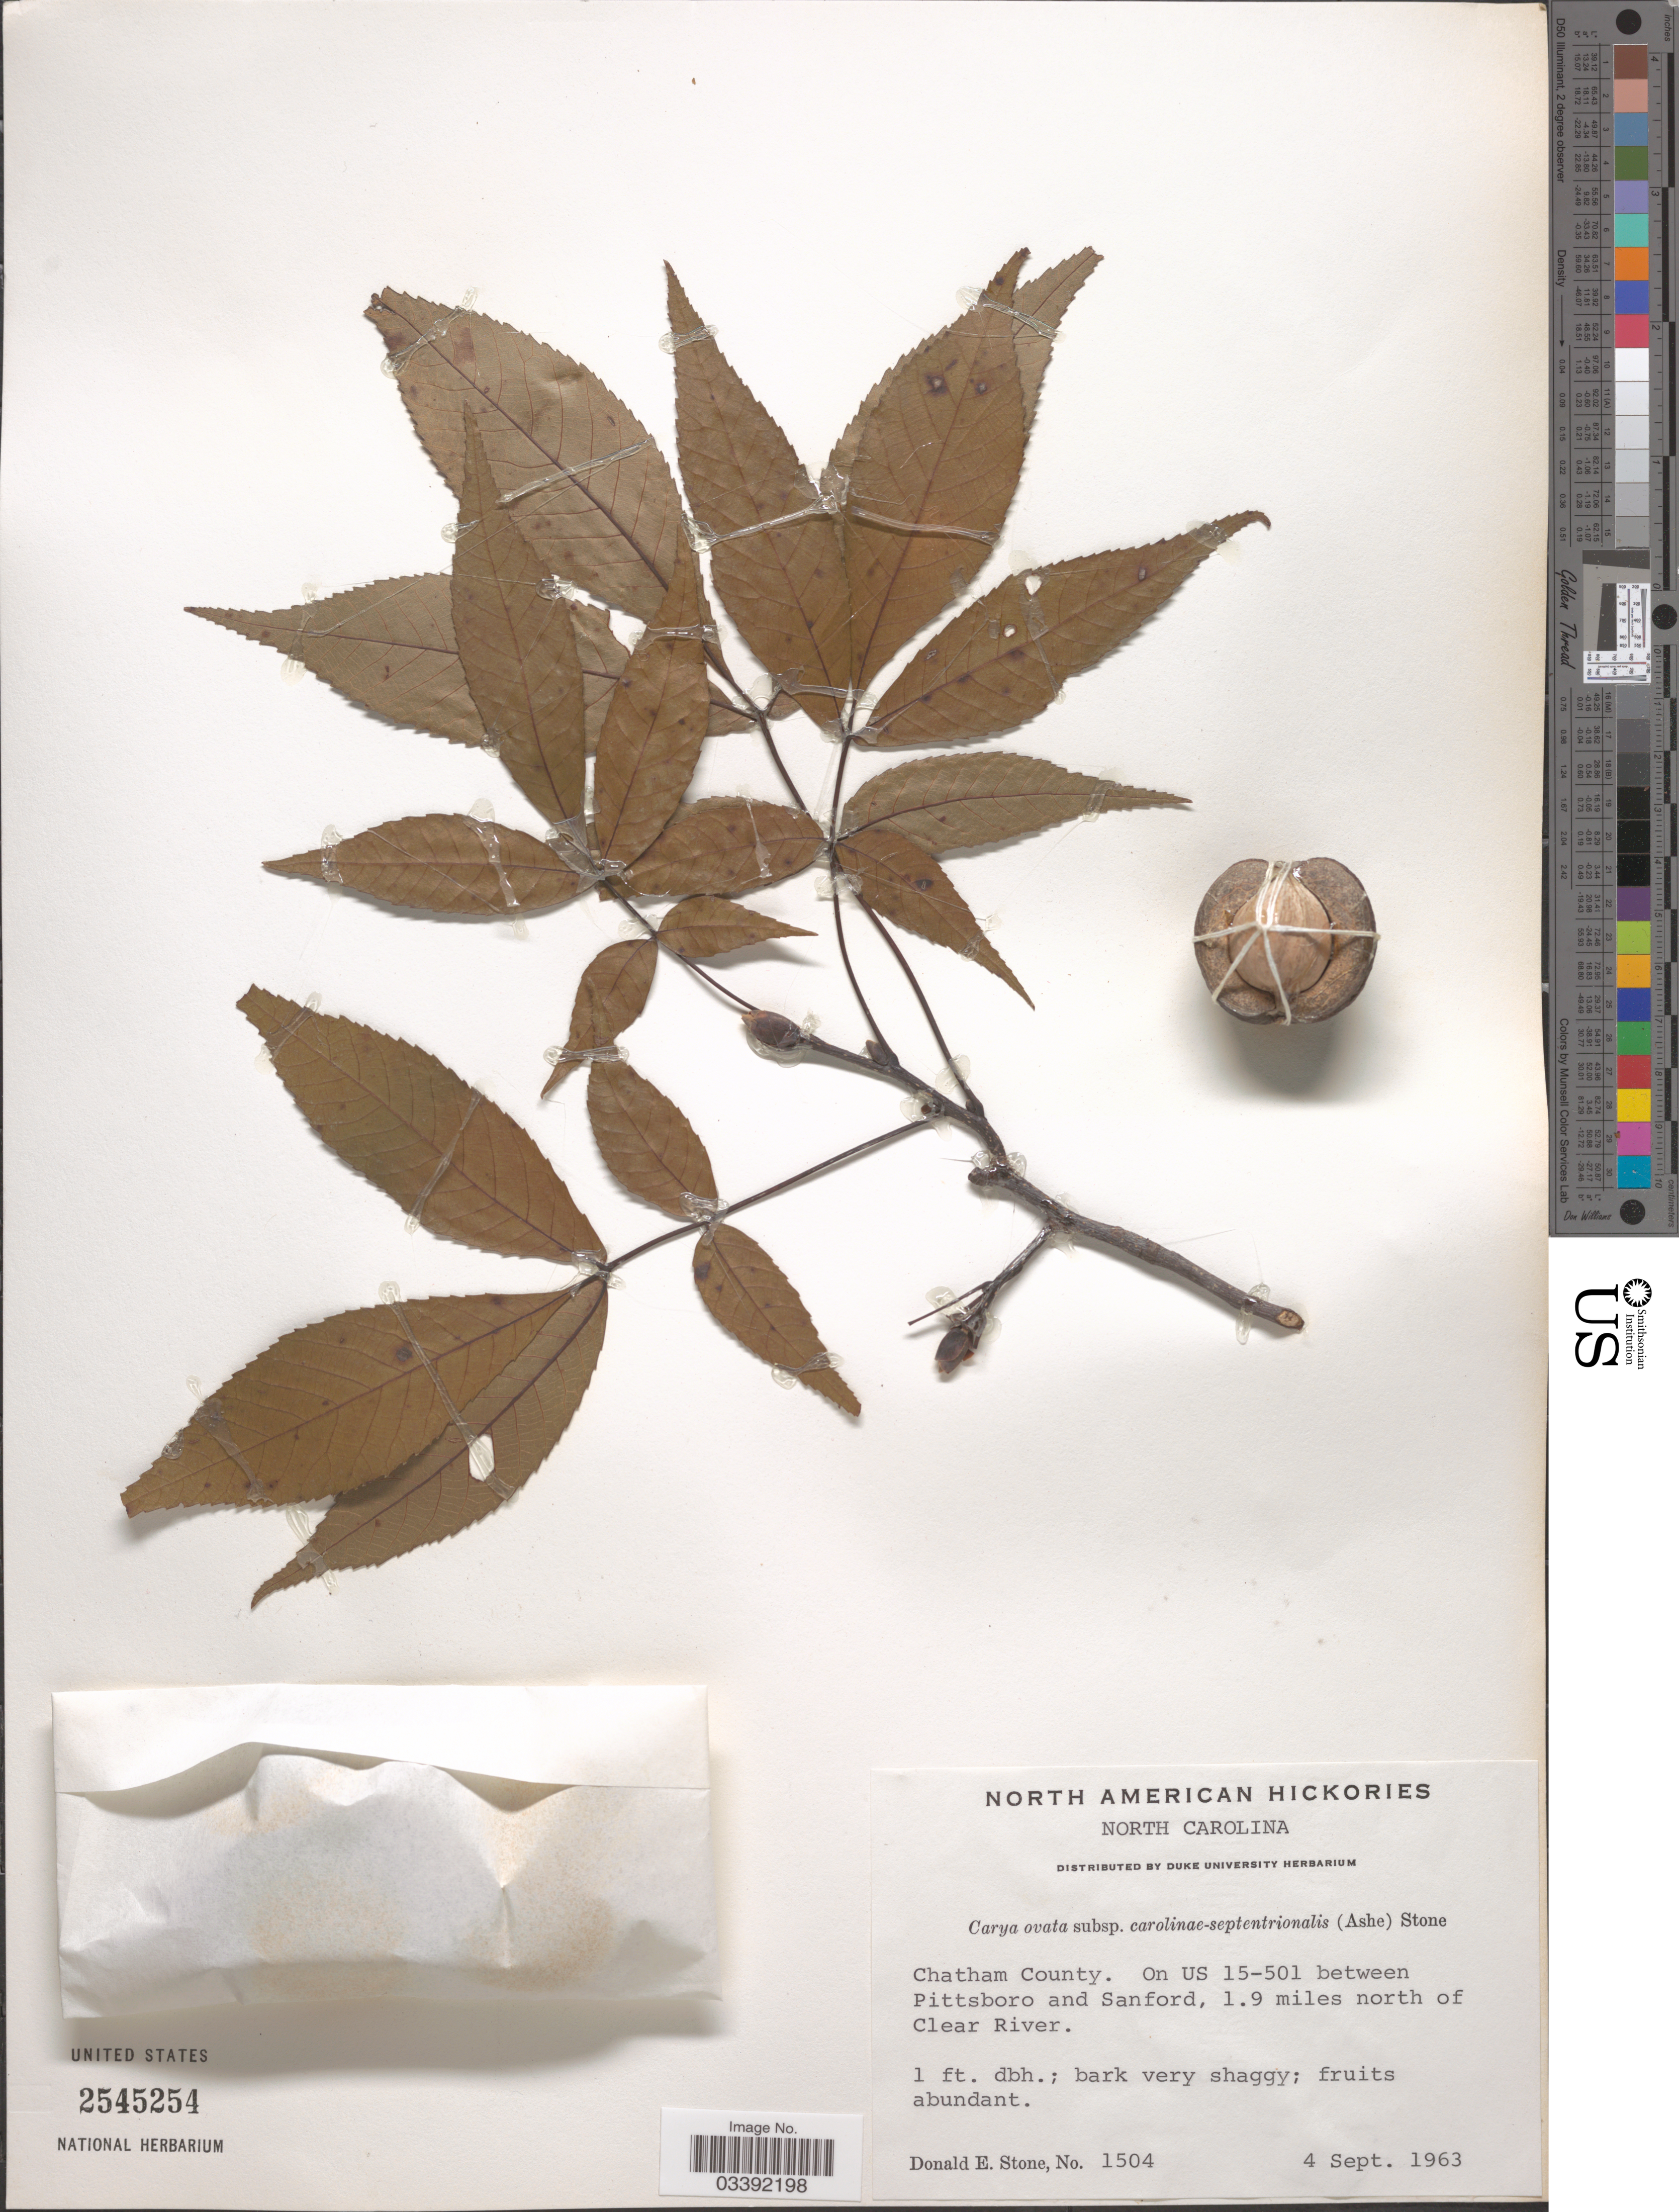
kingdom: Plantae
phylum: Tracheophyta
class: Magnoliopsida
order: Fagales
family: Juglandaceae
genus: Carya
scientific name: Carya ovata subsp. carolinae-septentrionalis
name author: (Ashe) Engl. & Graebn.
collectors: D. Stone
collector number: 1504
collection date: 1963-09-04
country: United States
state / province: North Carolina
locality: Chatham County. On US 15-501 between Pittsboro and Sanford, 1.9 miles north of Clear River.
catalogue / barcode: US 2545254